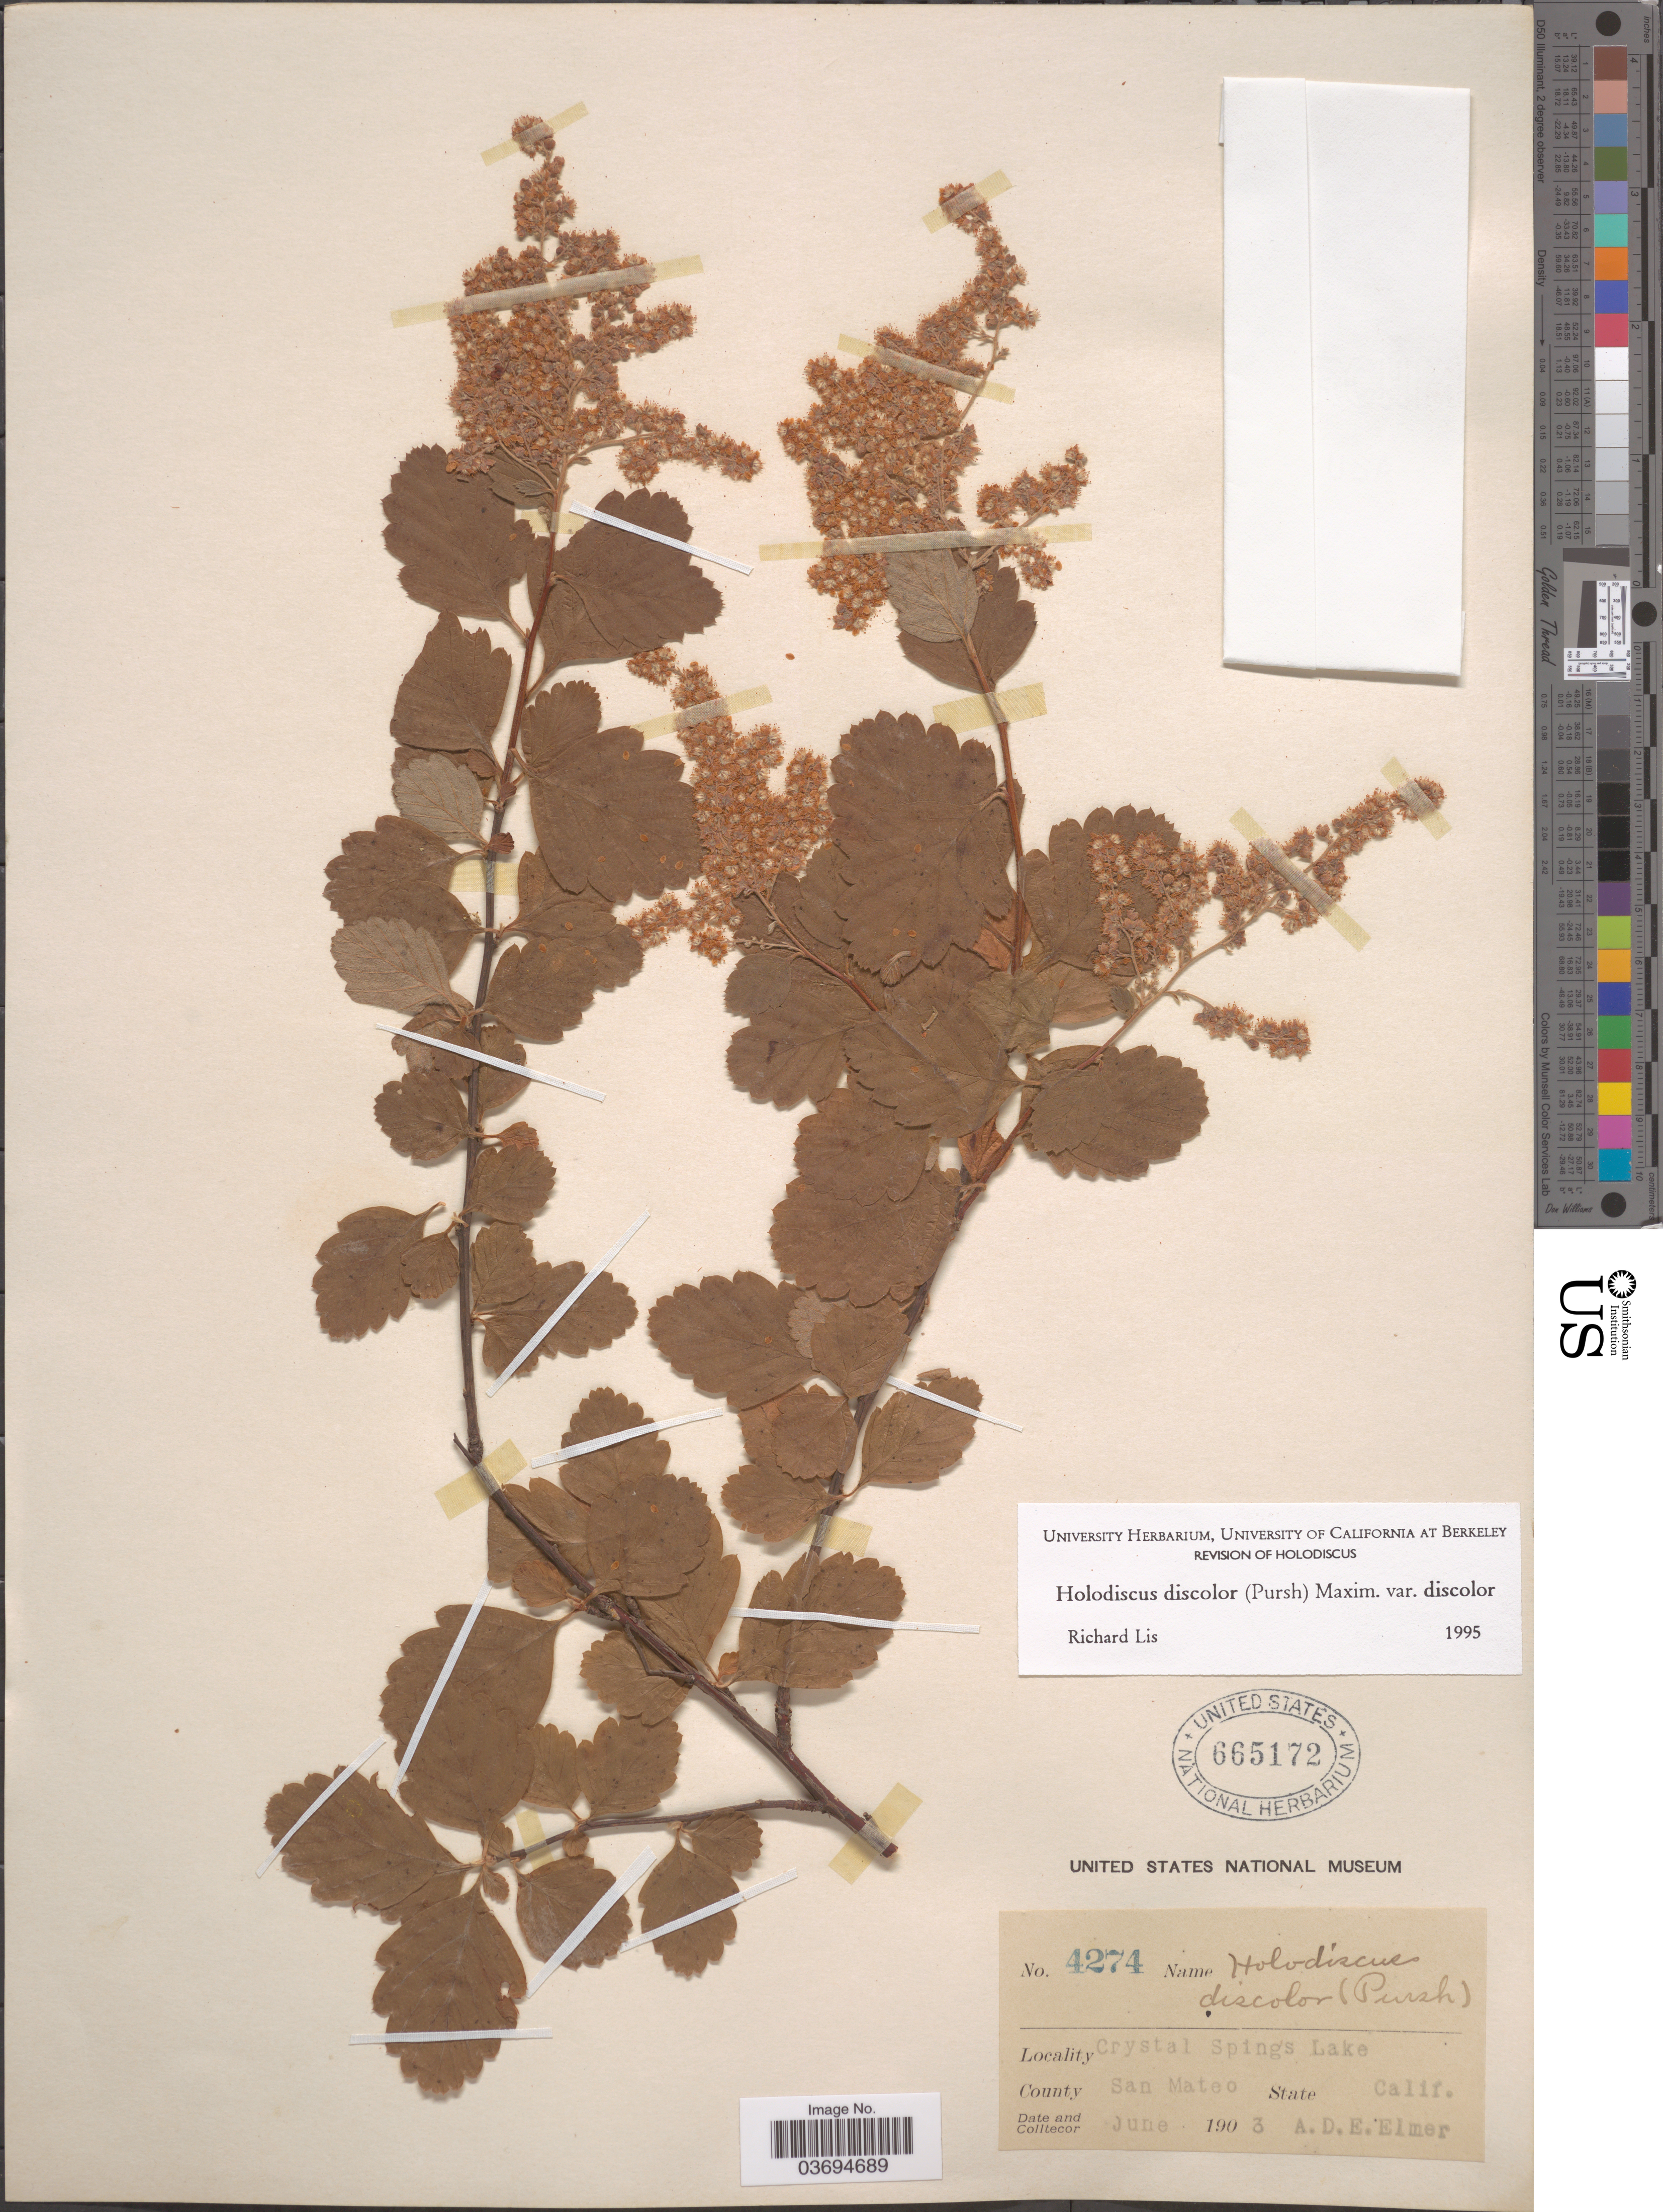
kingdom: Plantae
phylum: Tracheophyta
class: Magnoliopsida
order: Rosales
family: Rosaceae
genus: Holodiscus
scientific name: Holodiscus discolor var. discolor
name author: (Pursh) Maxim.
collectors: A. D. E. Elmer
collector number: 4274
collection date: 1903-06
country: United States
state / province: California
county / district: San Mateo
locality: Crystal Springs Lake. County San Mateo.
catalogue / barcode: US 665172